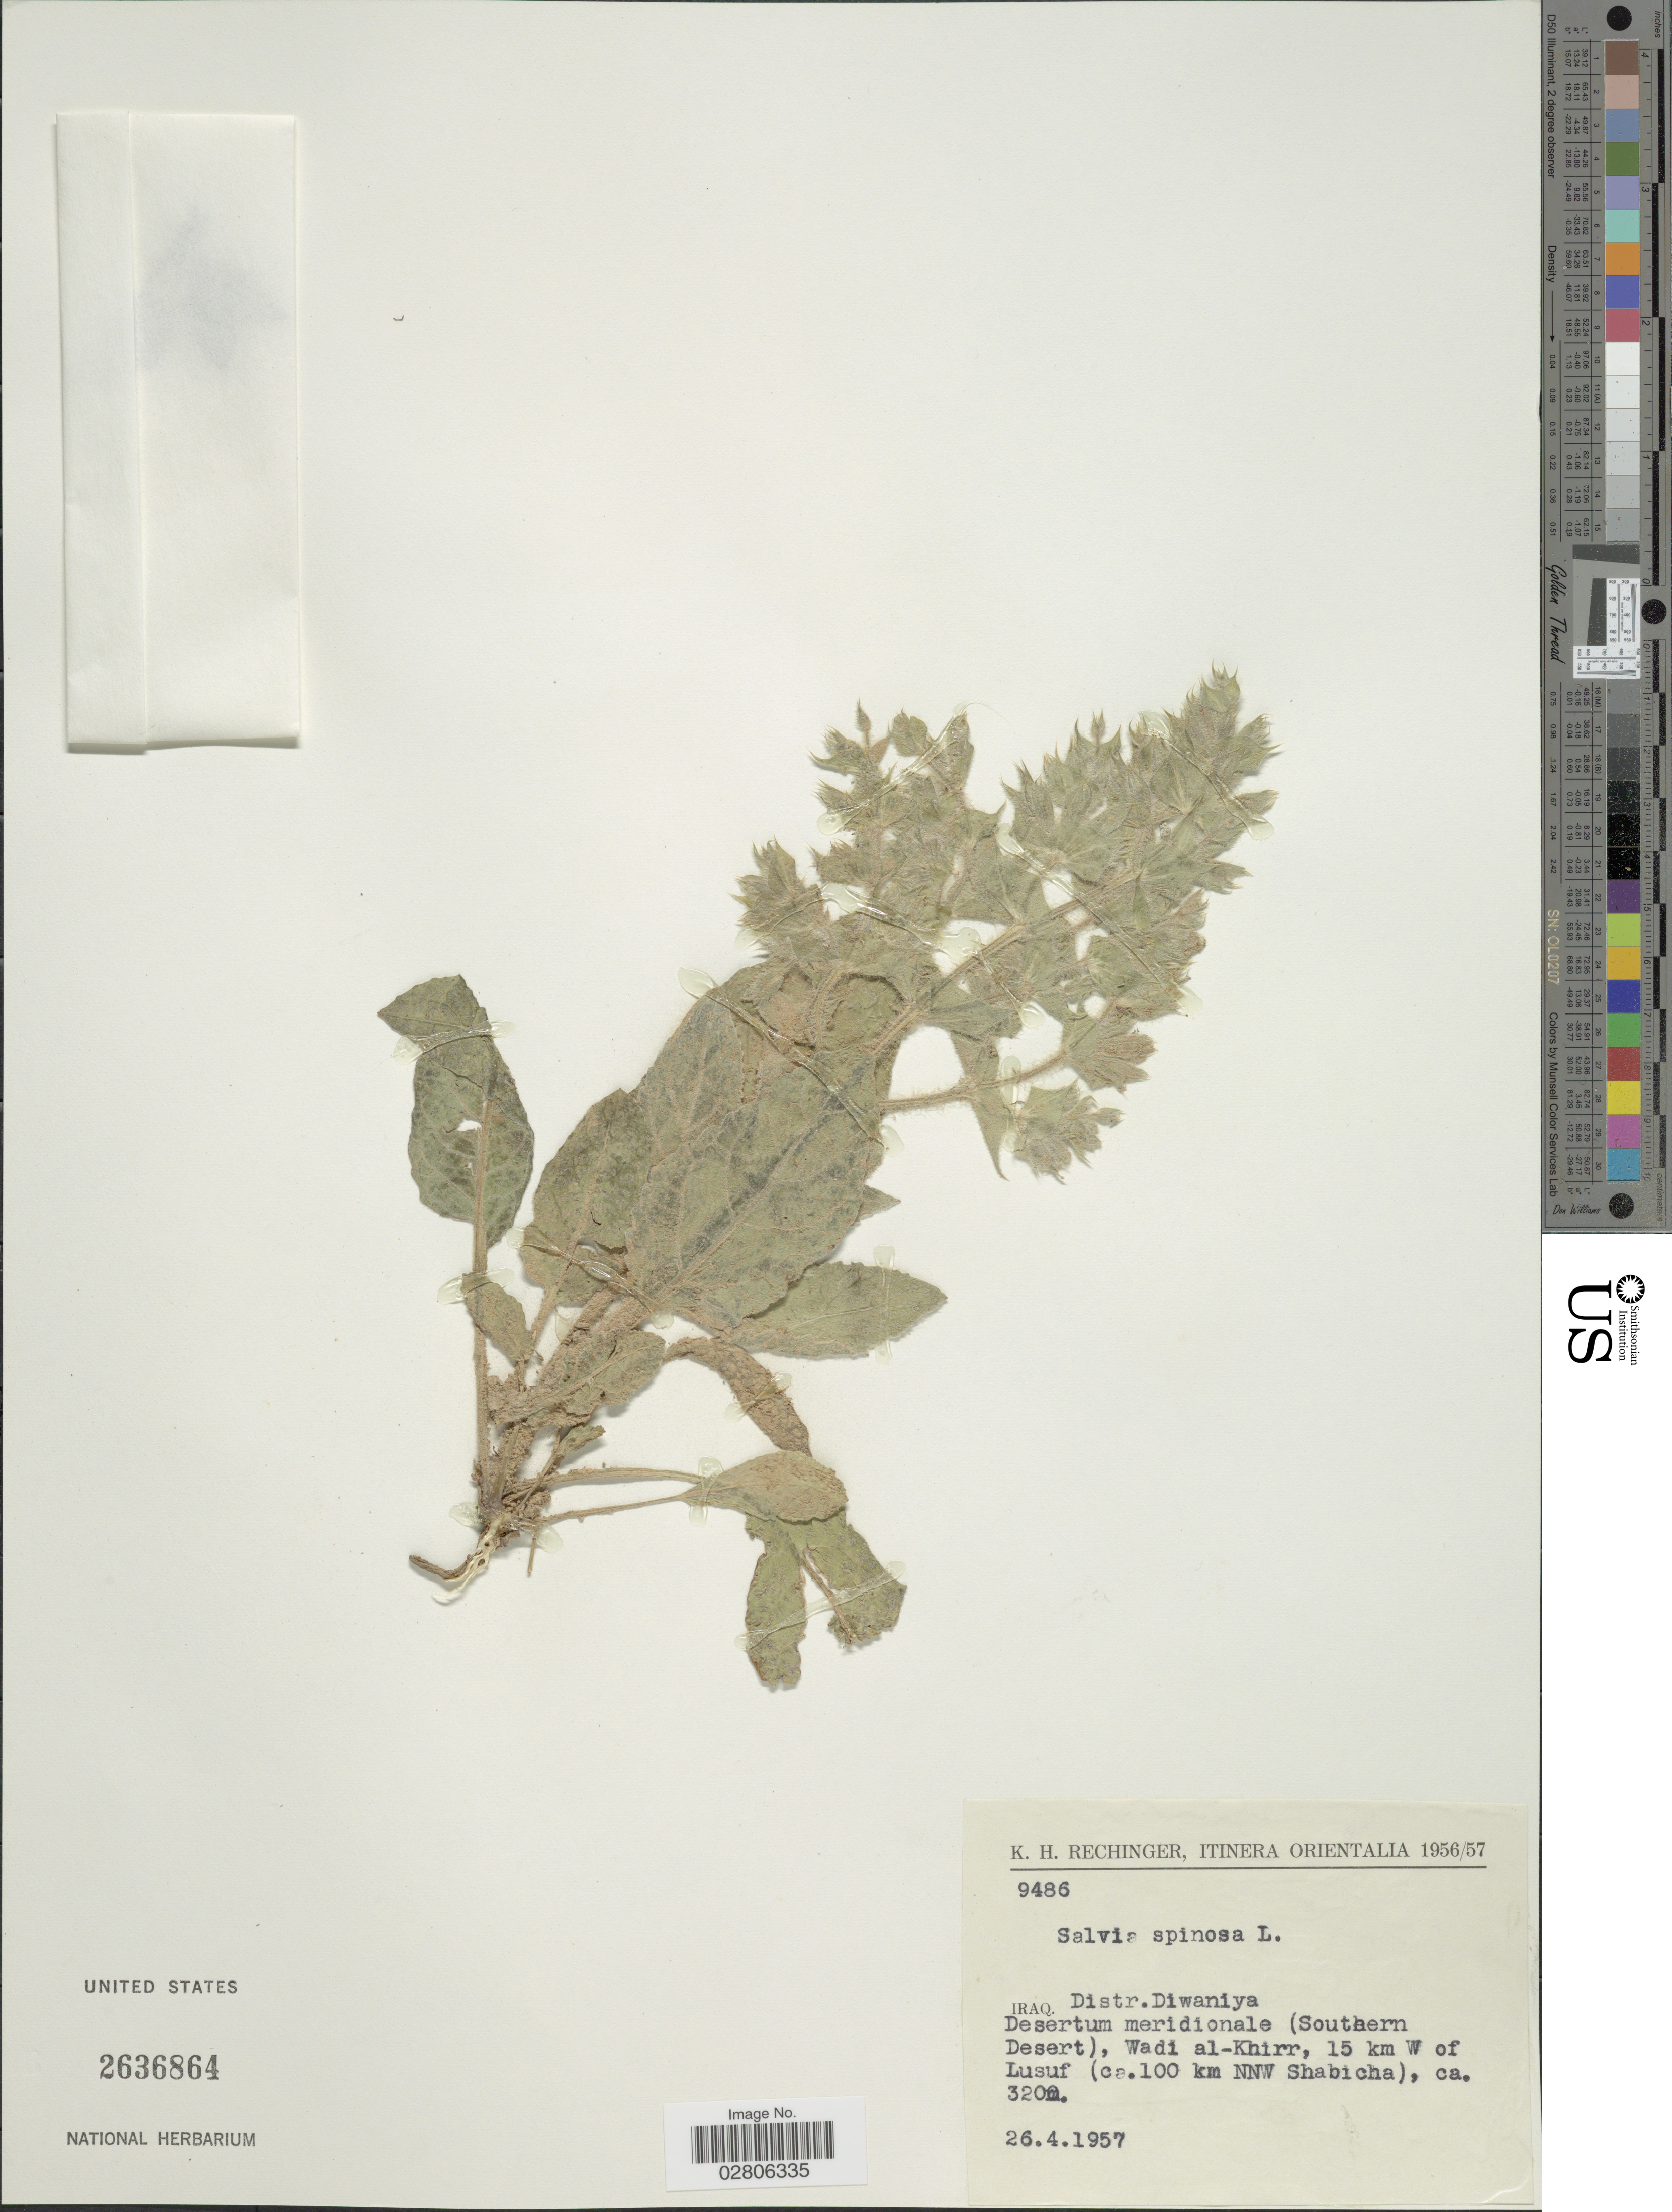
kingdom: Plantae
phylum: Tracheophyta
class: Magnoliopsida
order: Lamiales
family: Lamiaceae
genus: Salvia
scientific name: Salvia spinosa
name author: L.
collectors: K. H. Rechinger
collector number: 9486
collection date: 1957-04-26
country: Iraq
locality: Itinera Orientalia, Distr. Diwaniya, Desertum meridionale (Southern Desert), Wadi al-Khirr, 15 km W of Lusuf (ca. 100 km NNW Shabicha).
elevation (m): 320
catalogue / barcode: US 2636864